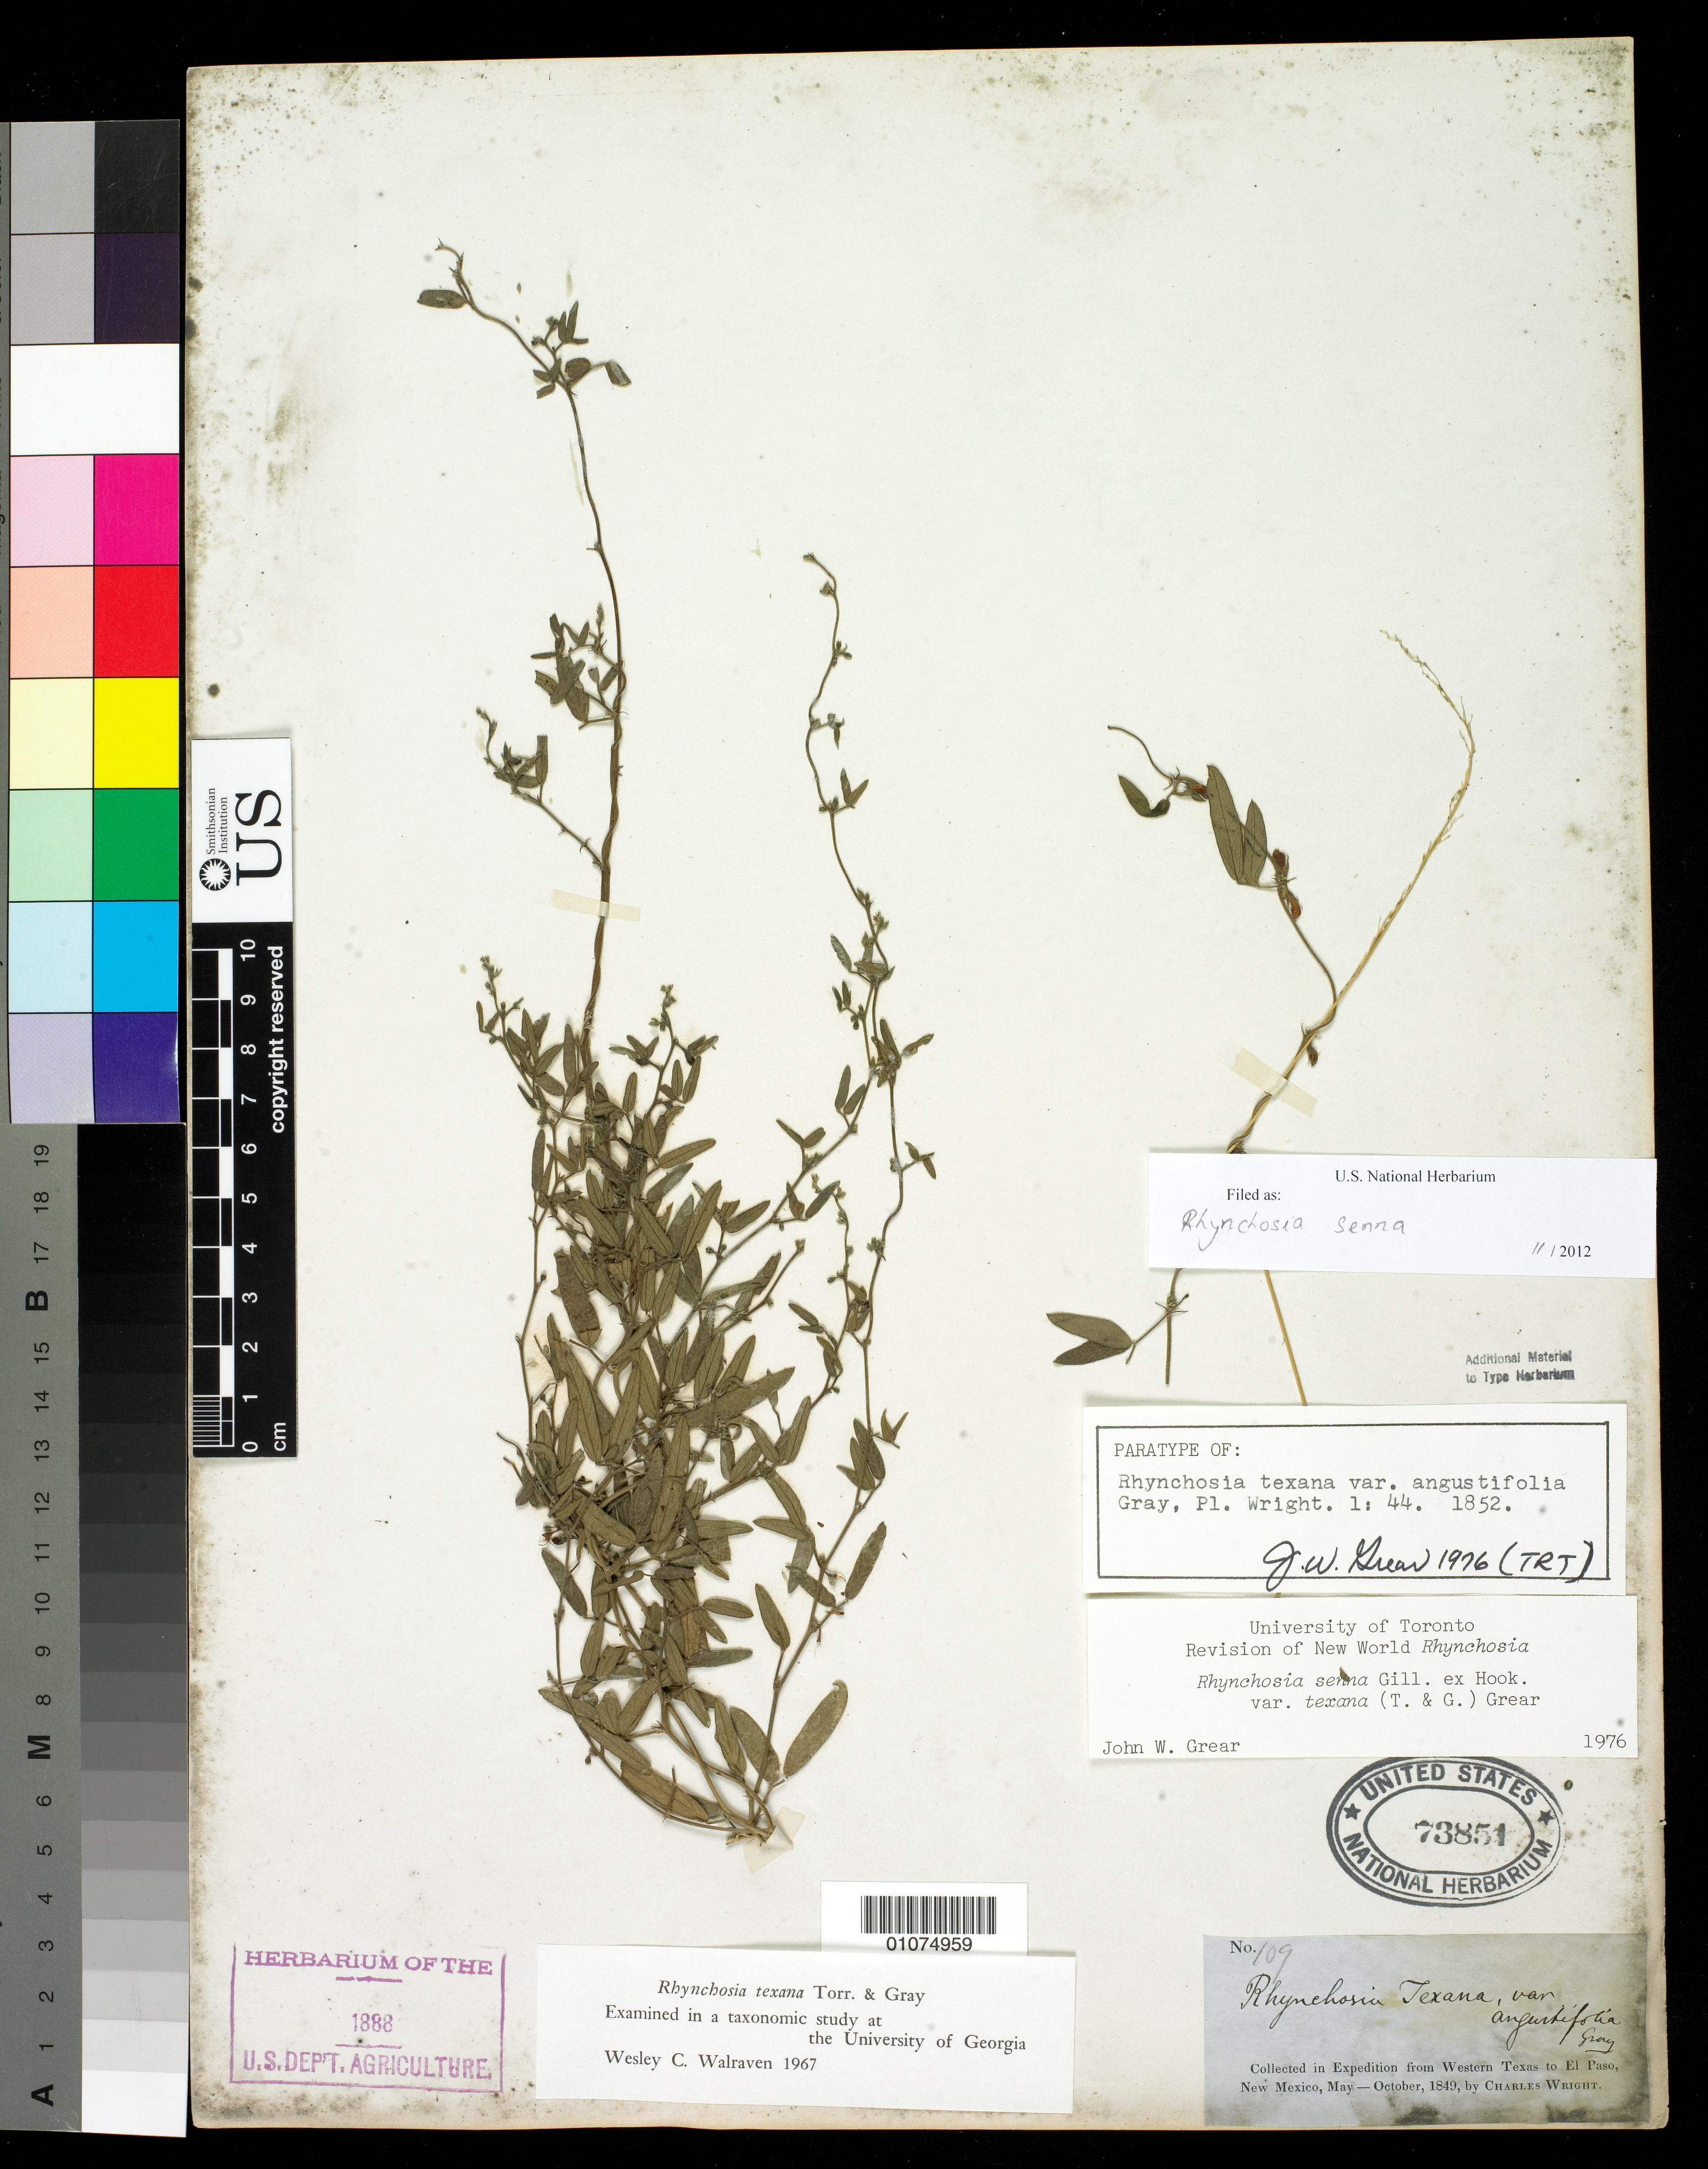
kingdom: Plantae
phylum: Tracheophyta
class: Magnoliopsida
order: Fabales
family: Fabaceae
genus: Rhynchosia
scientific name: Rhynchosia senna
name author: Gillies ex Hook.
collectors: C. Wright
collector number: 109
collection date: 1849-05/1849-10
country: United States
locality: Western Texas to El Paso, N. Mexico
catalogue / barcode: US 73851